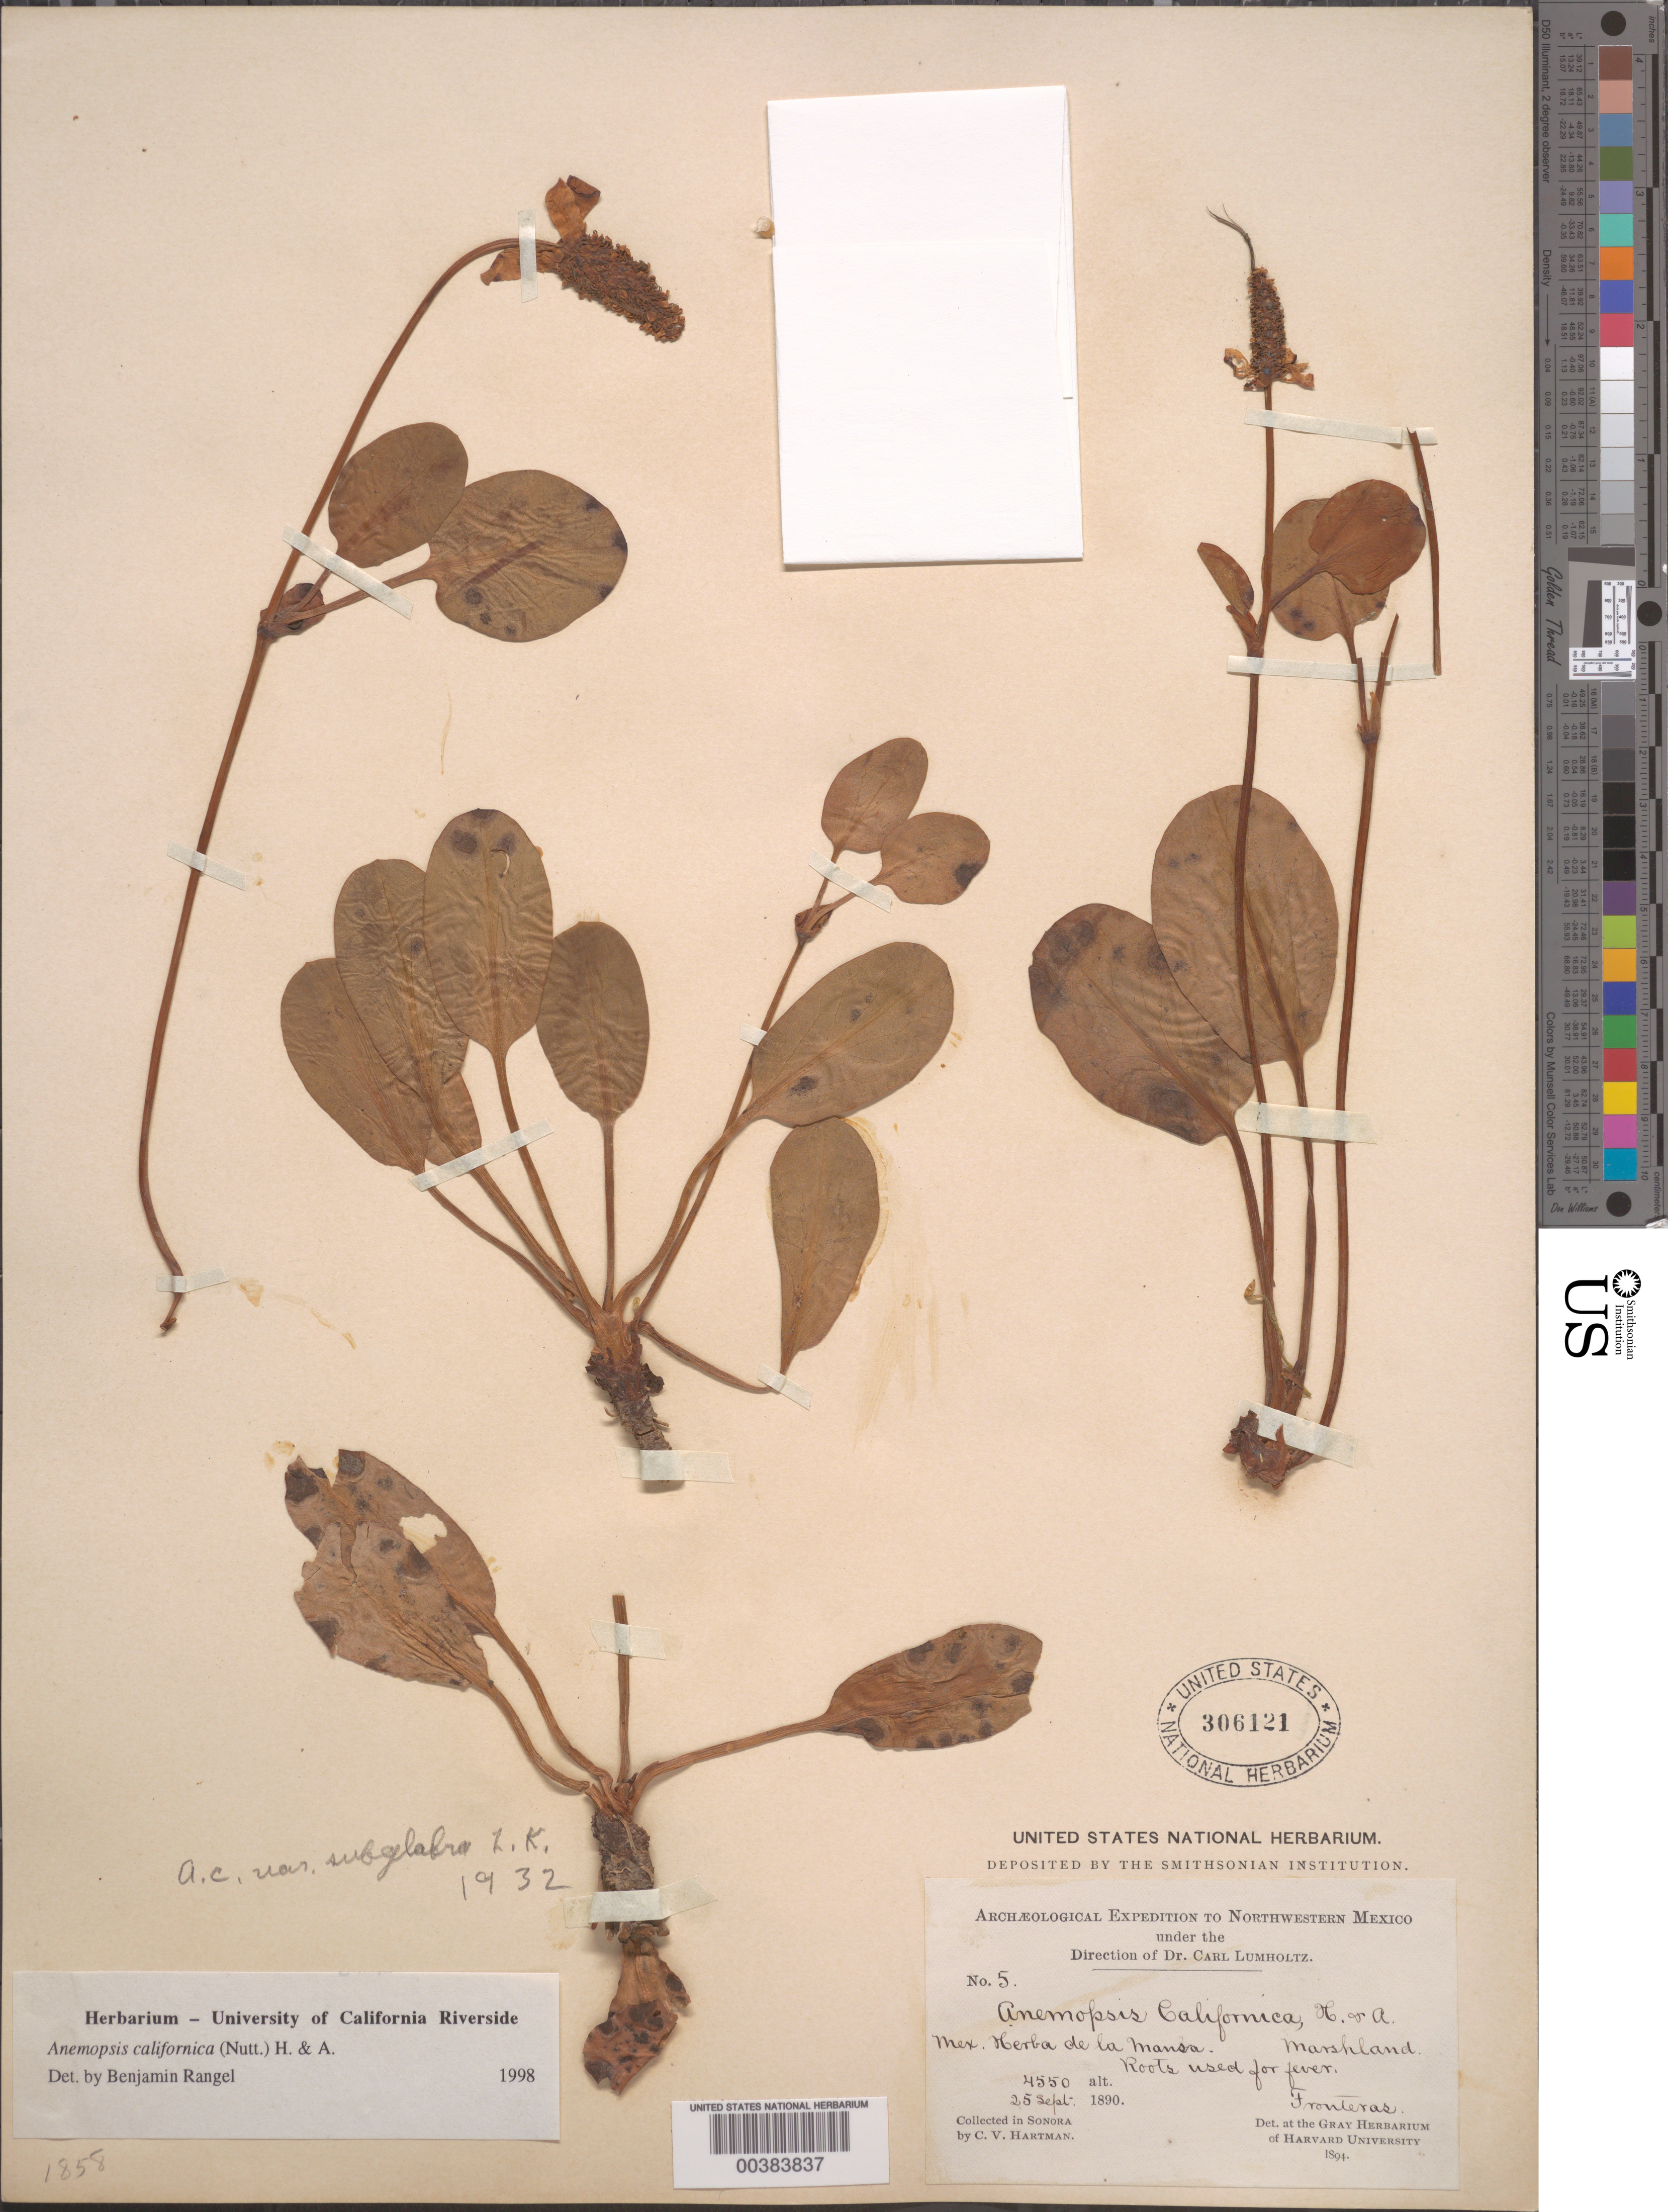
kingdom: Plantae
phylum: Tracheophyta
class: Magnoliopsida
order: Piperales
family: Saururaceae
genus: Anemopsis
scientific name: Anemopsis californica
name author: (Nutt.) Hook. & Arn.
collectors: C. V. Hartman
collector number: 5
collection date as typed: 25 Sep 1890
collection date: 1890-09-25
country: Mexico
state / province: Sonora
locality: Fronteras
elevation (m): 1387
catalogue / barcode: US 306121